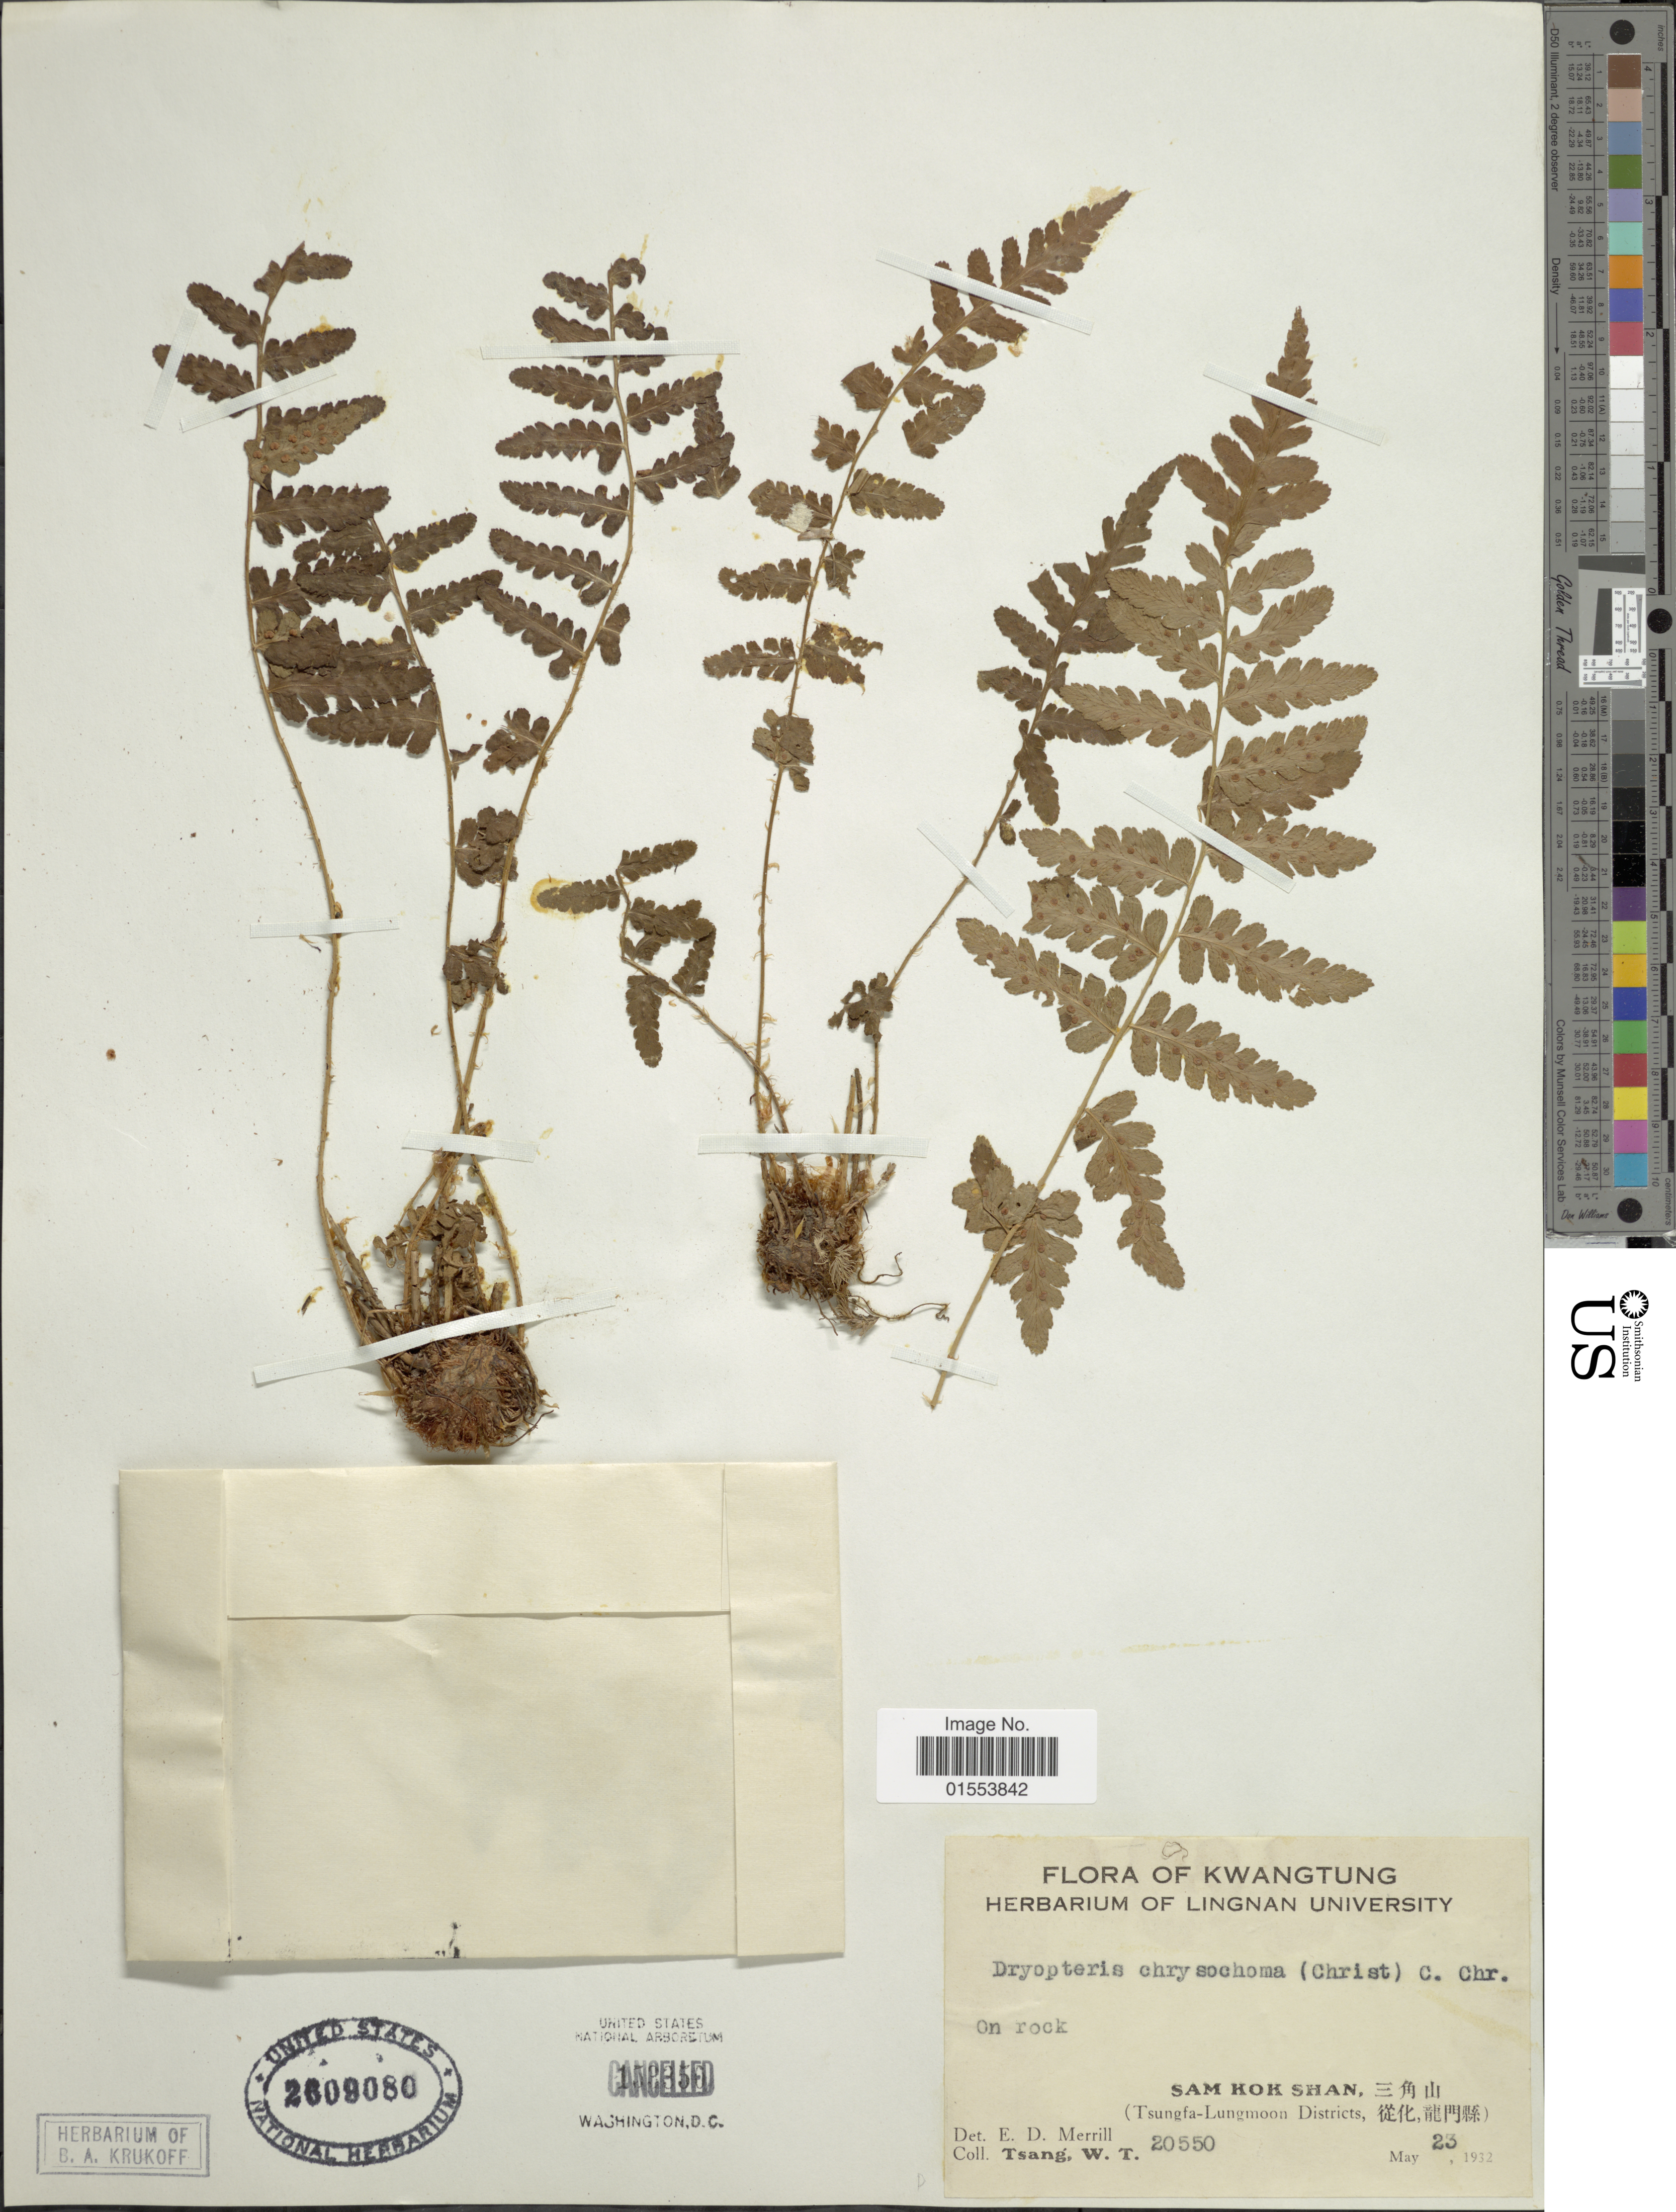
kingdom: Plantae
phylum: Tracheophyta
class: Polypodiopsida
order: Polypodiales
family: Dryopteridaceae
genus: Dryopteris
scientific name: Dryopteris chrysocoma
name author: (Christ) C. Chr.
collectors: W. T. Tsang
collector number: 20550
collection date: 1932-05-23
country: China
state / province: Guangdong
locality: Kwatung,Sam Kok Shan, (Tsungfa-Lungmoon Districts.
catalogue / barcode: US 2609080